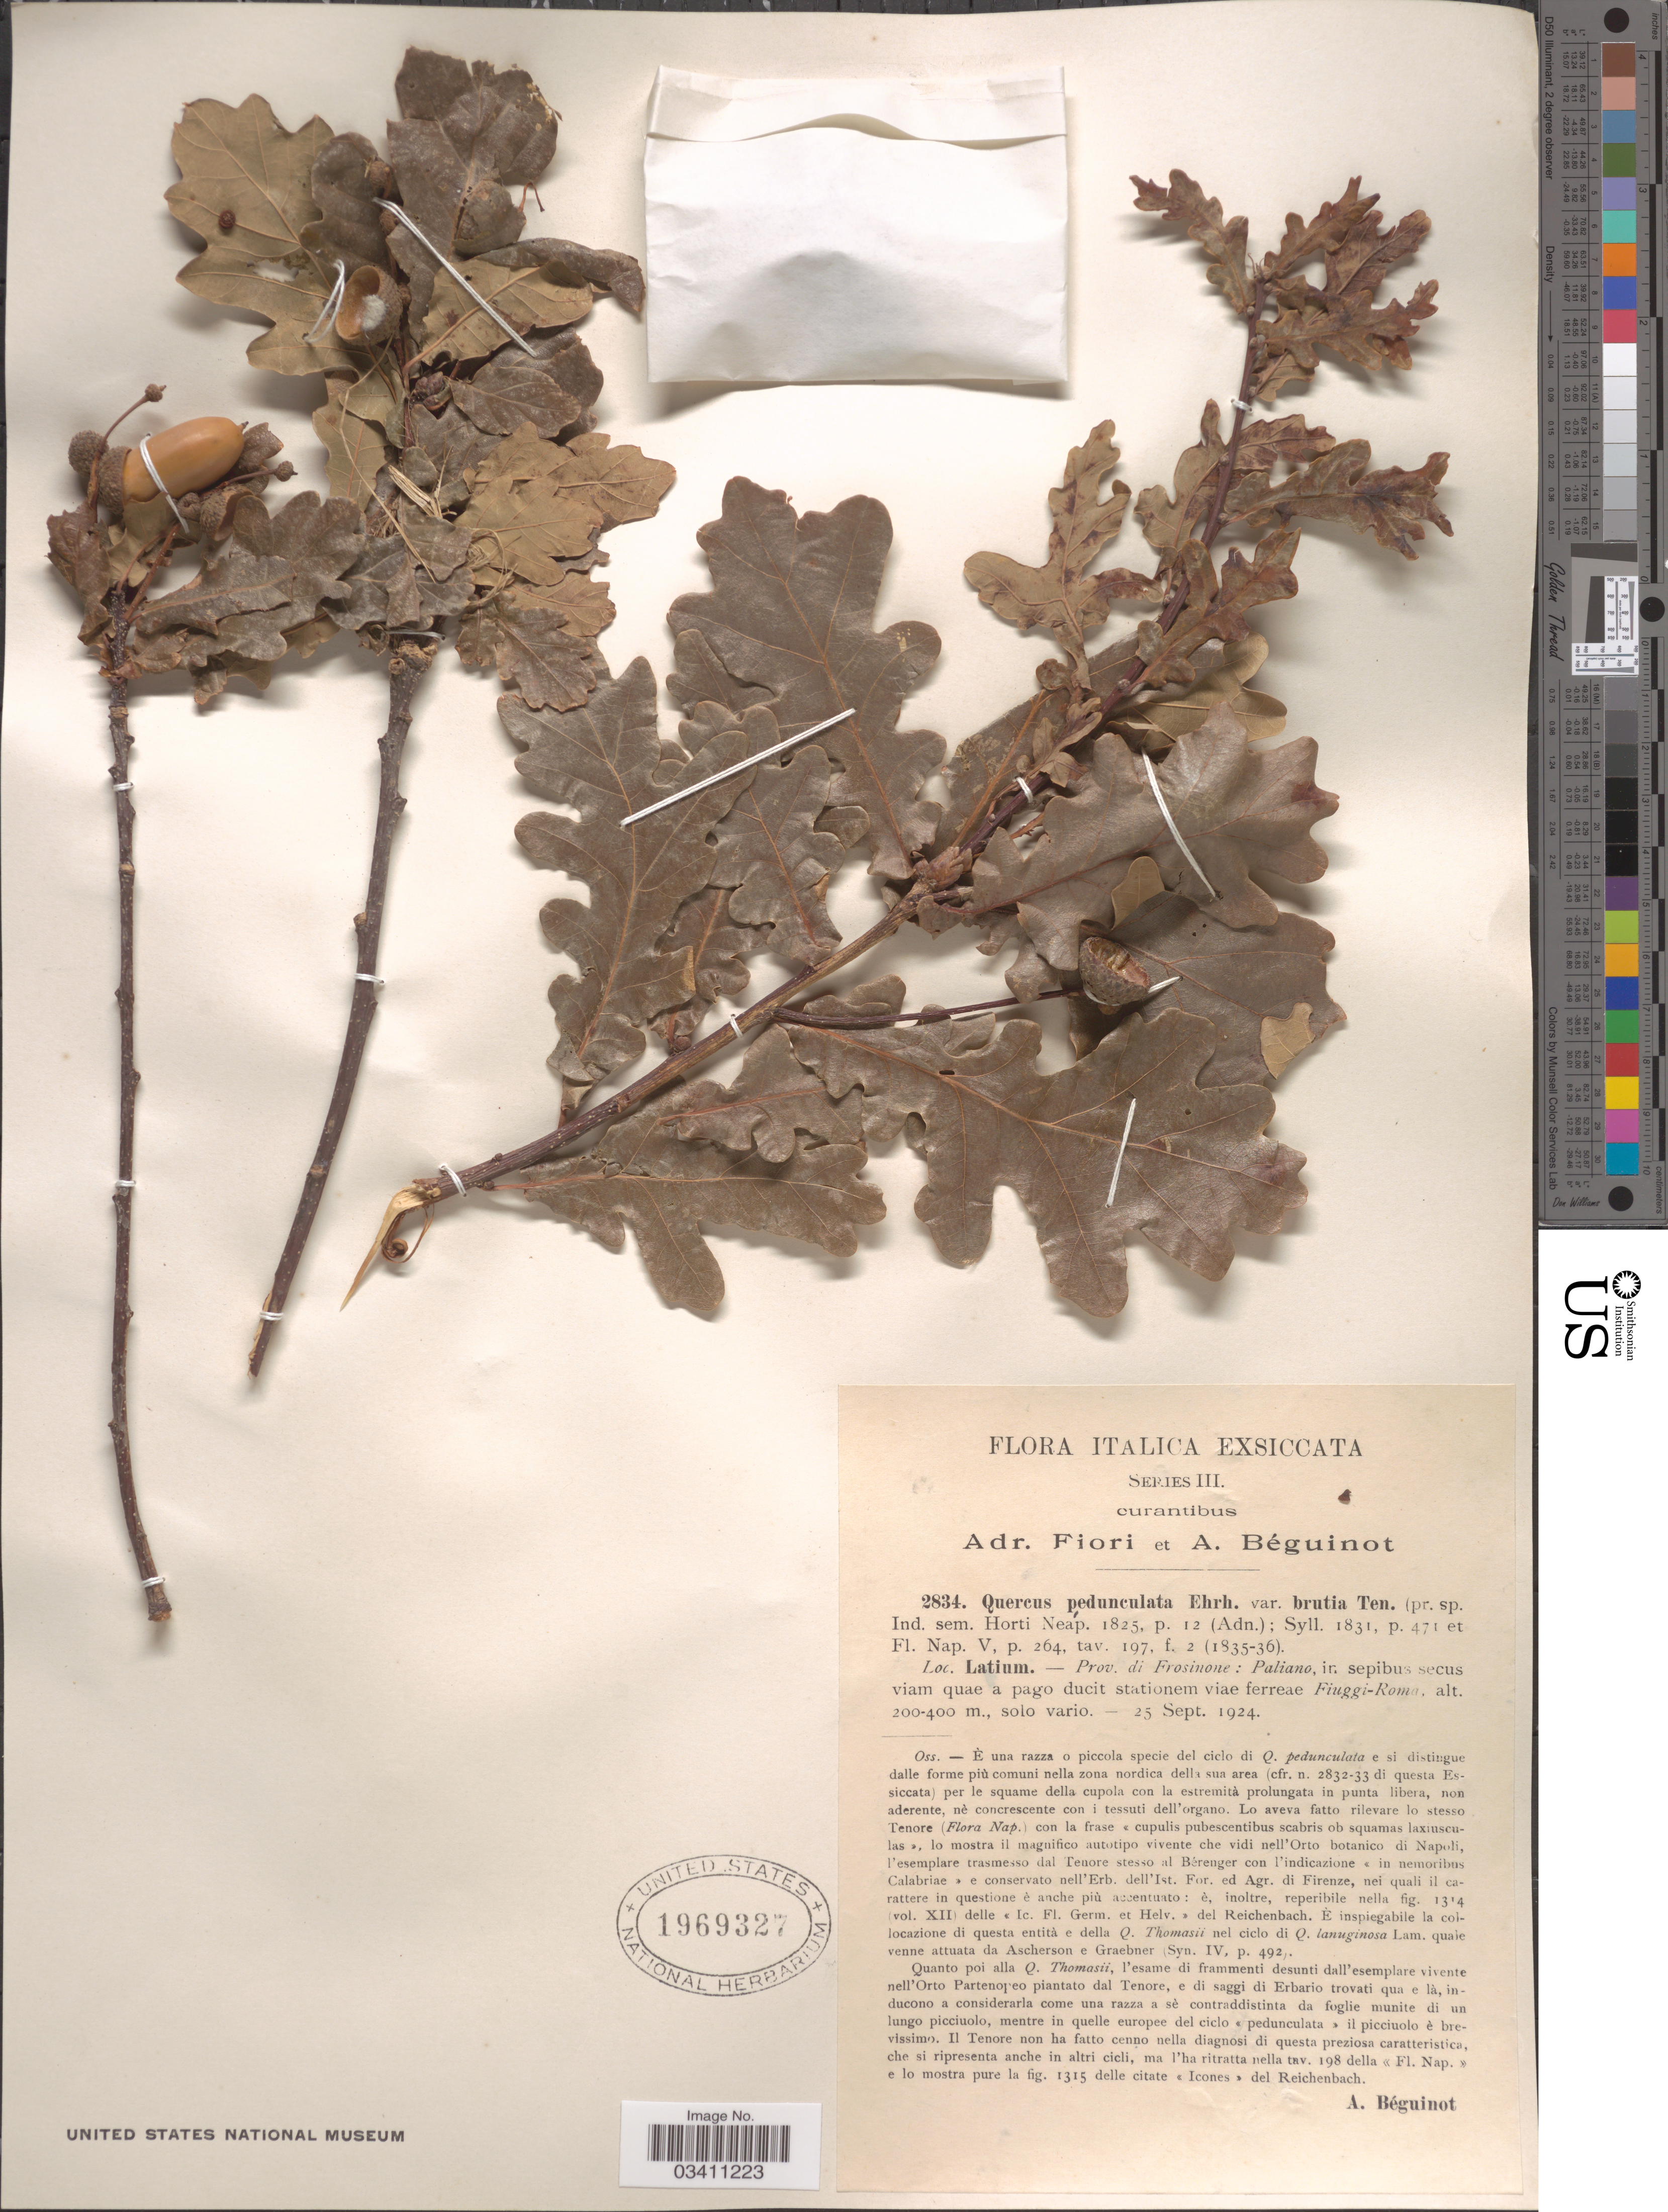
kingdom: Plantae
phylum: Tracheophyta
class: Magnoliopsida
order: Fagales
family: Fagaceae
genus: Quercus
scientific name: Quercus robur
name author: L.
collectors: A. Béguinot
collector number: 2834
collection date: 1924-09-25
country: Italy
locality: Latium. - Prov. di Frosinone: Paliano, in sepibus secus viam quae ducit stationem viae ferreae Fiuggi-Roma.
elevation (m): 200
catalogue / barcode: US 1969327